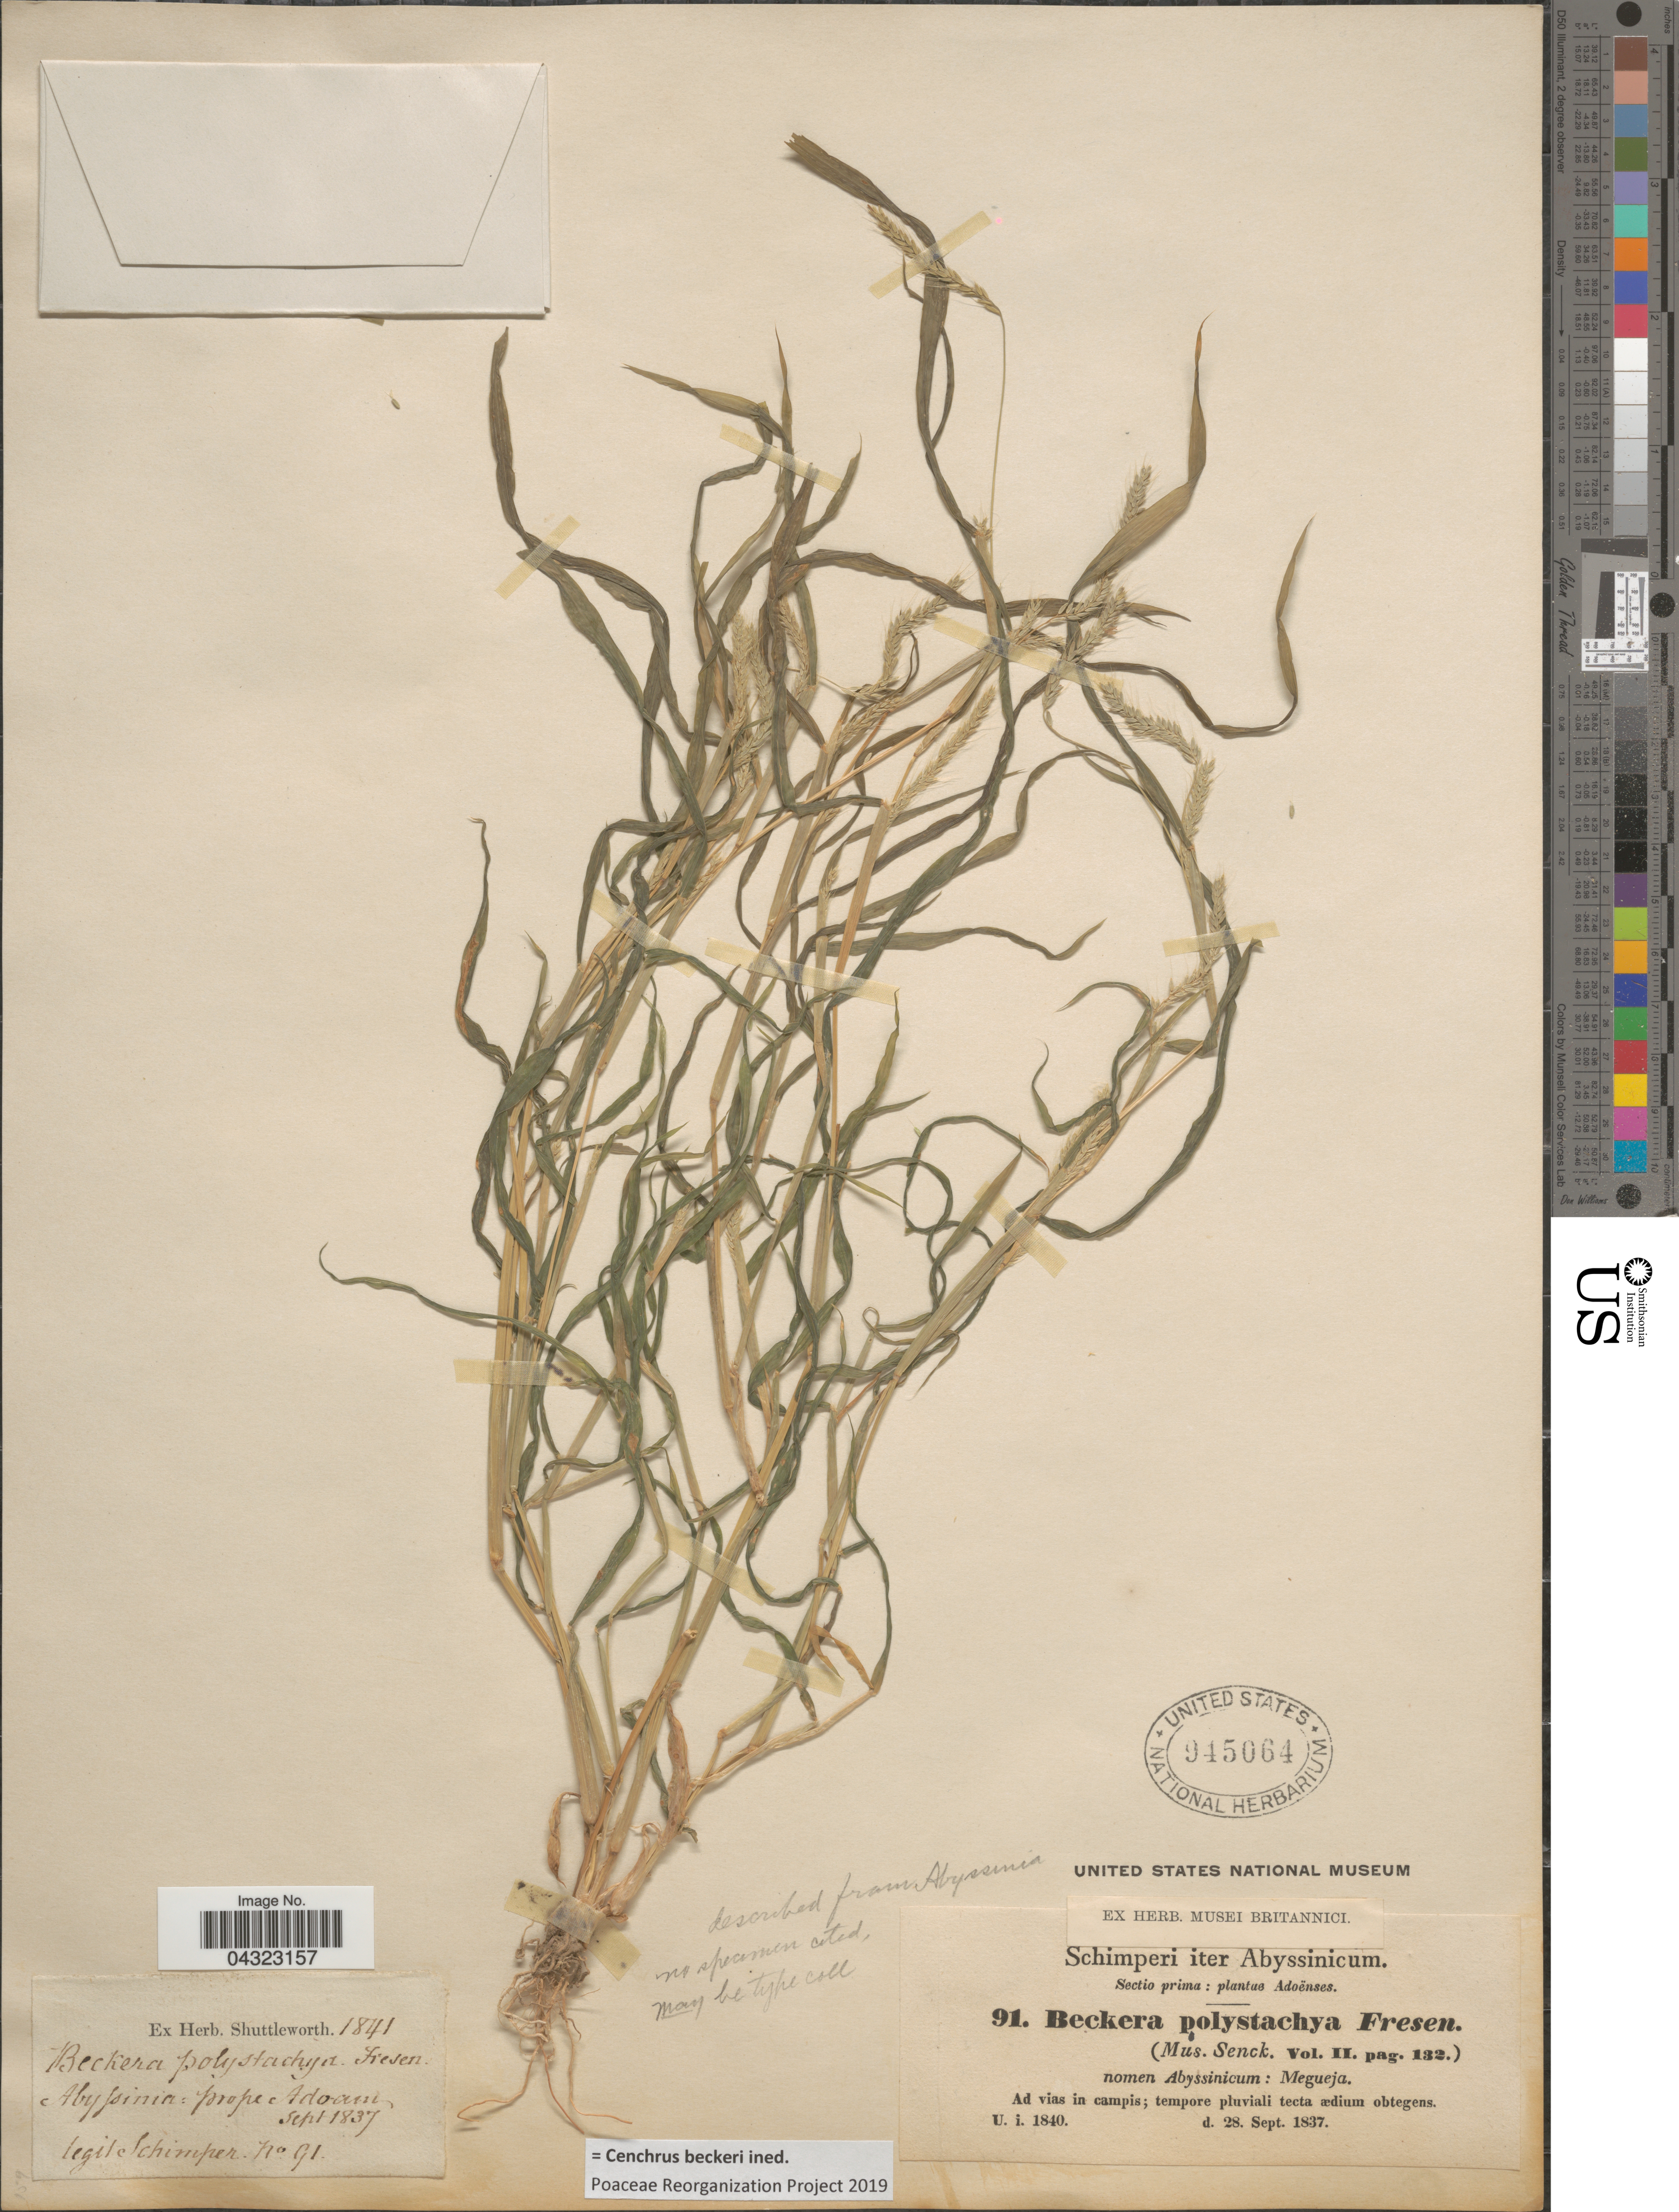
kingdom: Plantae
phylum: Tracheophyta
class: Liliopsida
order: Poales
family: Poaceae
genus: Cenchrus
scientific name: Cenchrus beckerii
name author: ined prp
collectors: -. Schimper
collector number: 91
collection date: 1837-09-28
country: Ethiopia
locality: Abyssinia: prope Adoam. Iter Abyssinicum. Ad vias in campis; tempore pluviali tecta ædium obtegens.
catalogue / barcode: US 945064